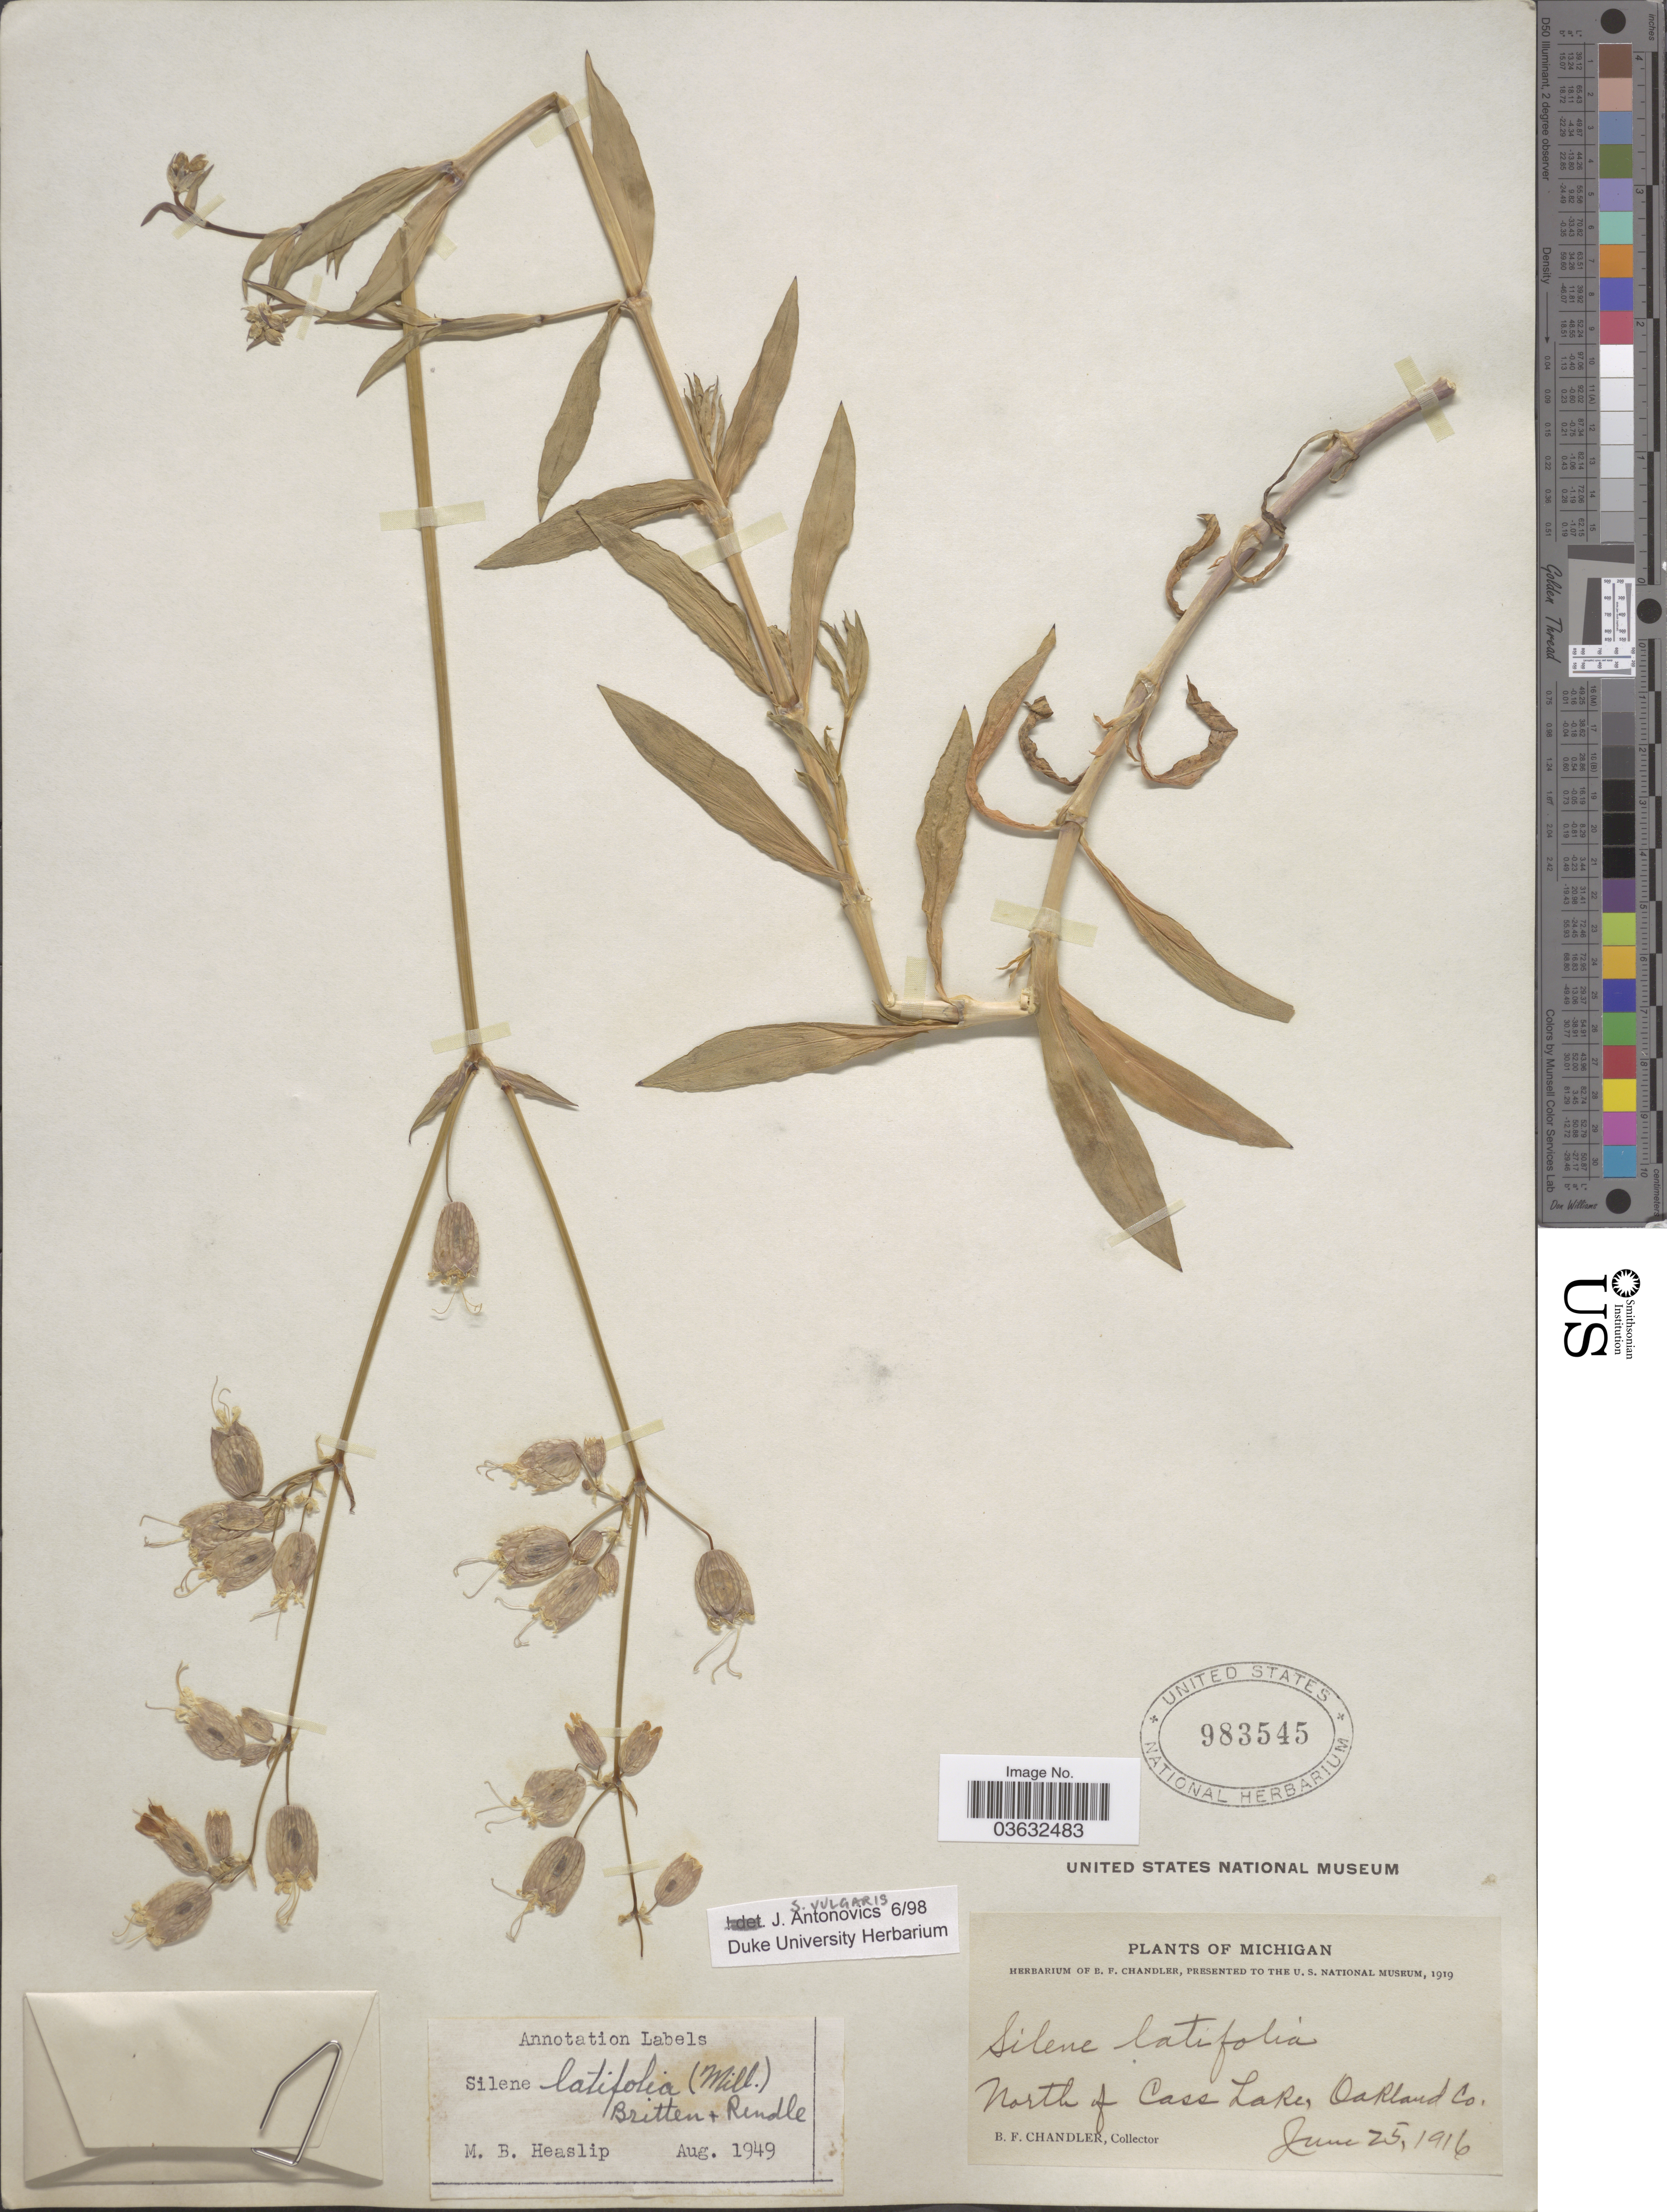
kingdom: Plantae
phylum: Tracheophyta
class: Magnoliopsida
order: Caryophyllales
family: Caryophyllaceae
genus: Silene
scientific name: Silene vulgaris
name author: (Moench) Garcke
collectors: B. F. Chandler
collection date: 1916-06-25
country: United States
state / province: Michigan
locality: North of Cass Lake, Oakland Co.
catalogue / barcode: US 983545